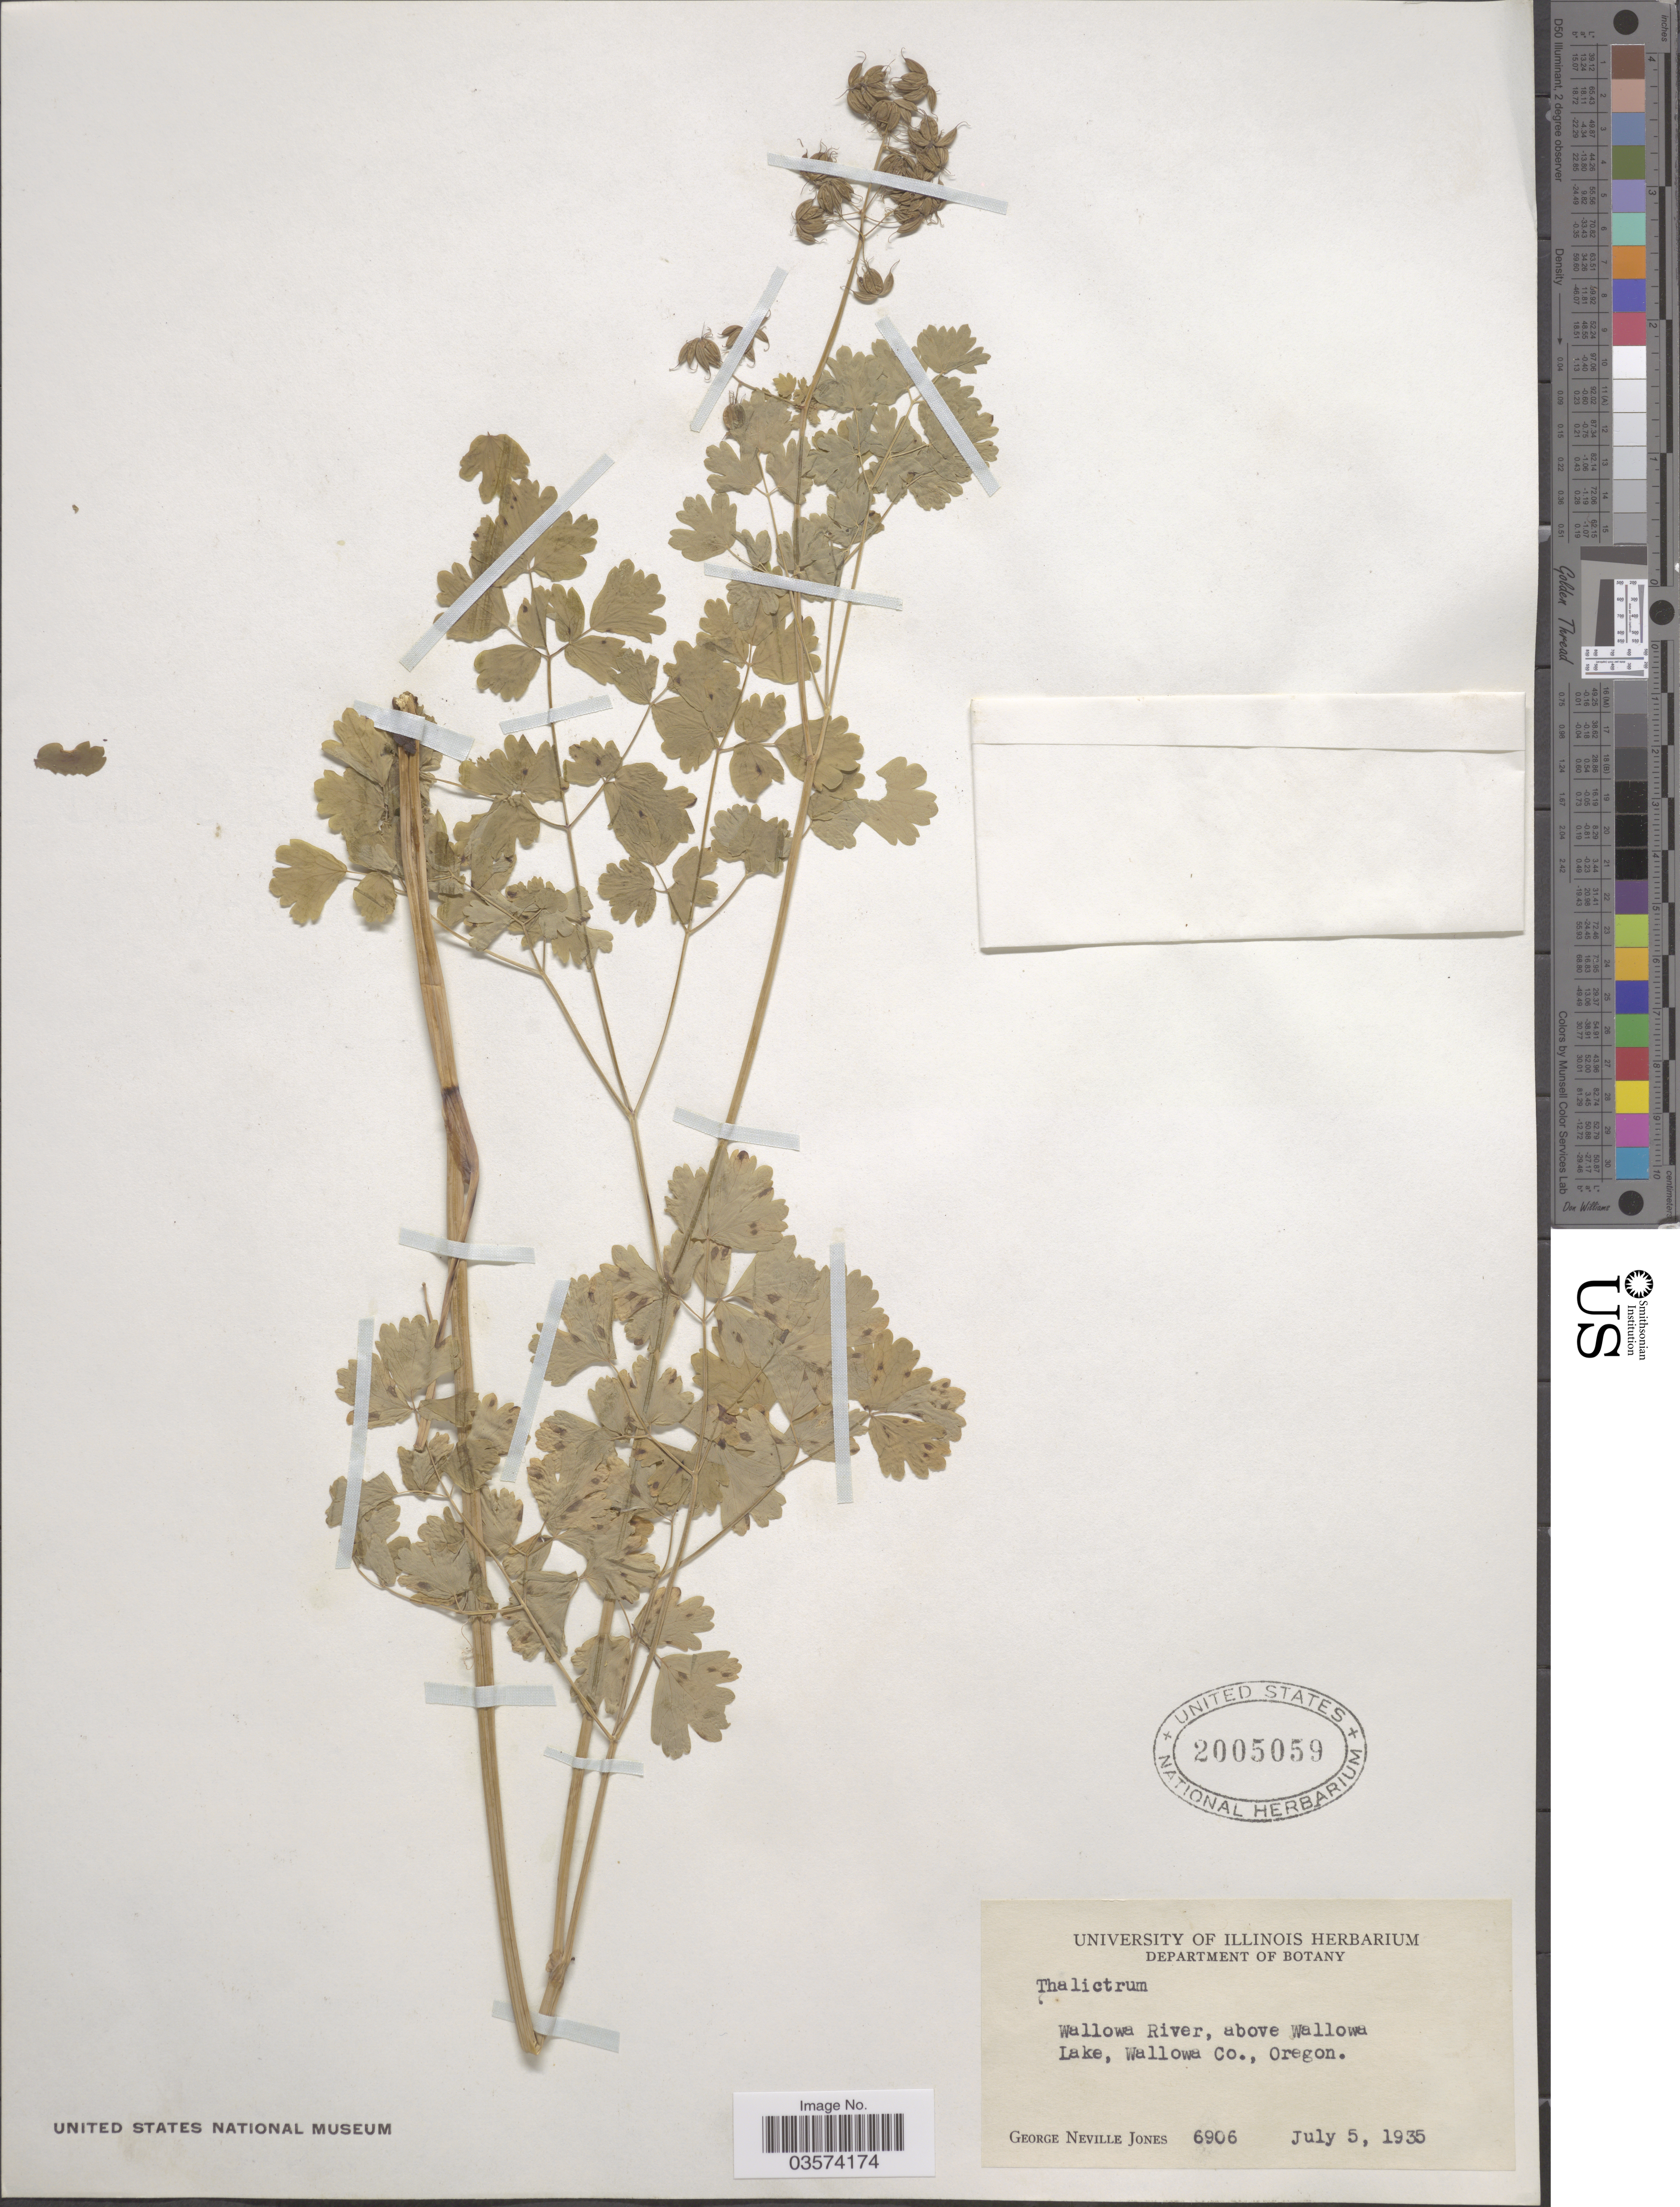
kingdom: Plantae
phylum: Tracheophyta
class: Magnoliopsida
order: Ranunculales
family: Ranunculaceae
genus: Thalictrum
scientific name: Thalictrum occidentale var. palousense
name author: H. St. John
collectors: G. N. Jones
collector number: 6906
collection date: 1935-07-05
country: United States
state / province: Oregon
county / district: Wallowa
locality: Wallowa River, above Wallowa Lake, Wallowa Co.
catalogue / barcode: US 2005059